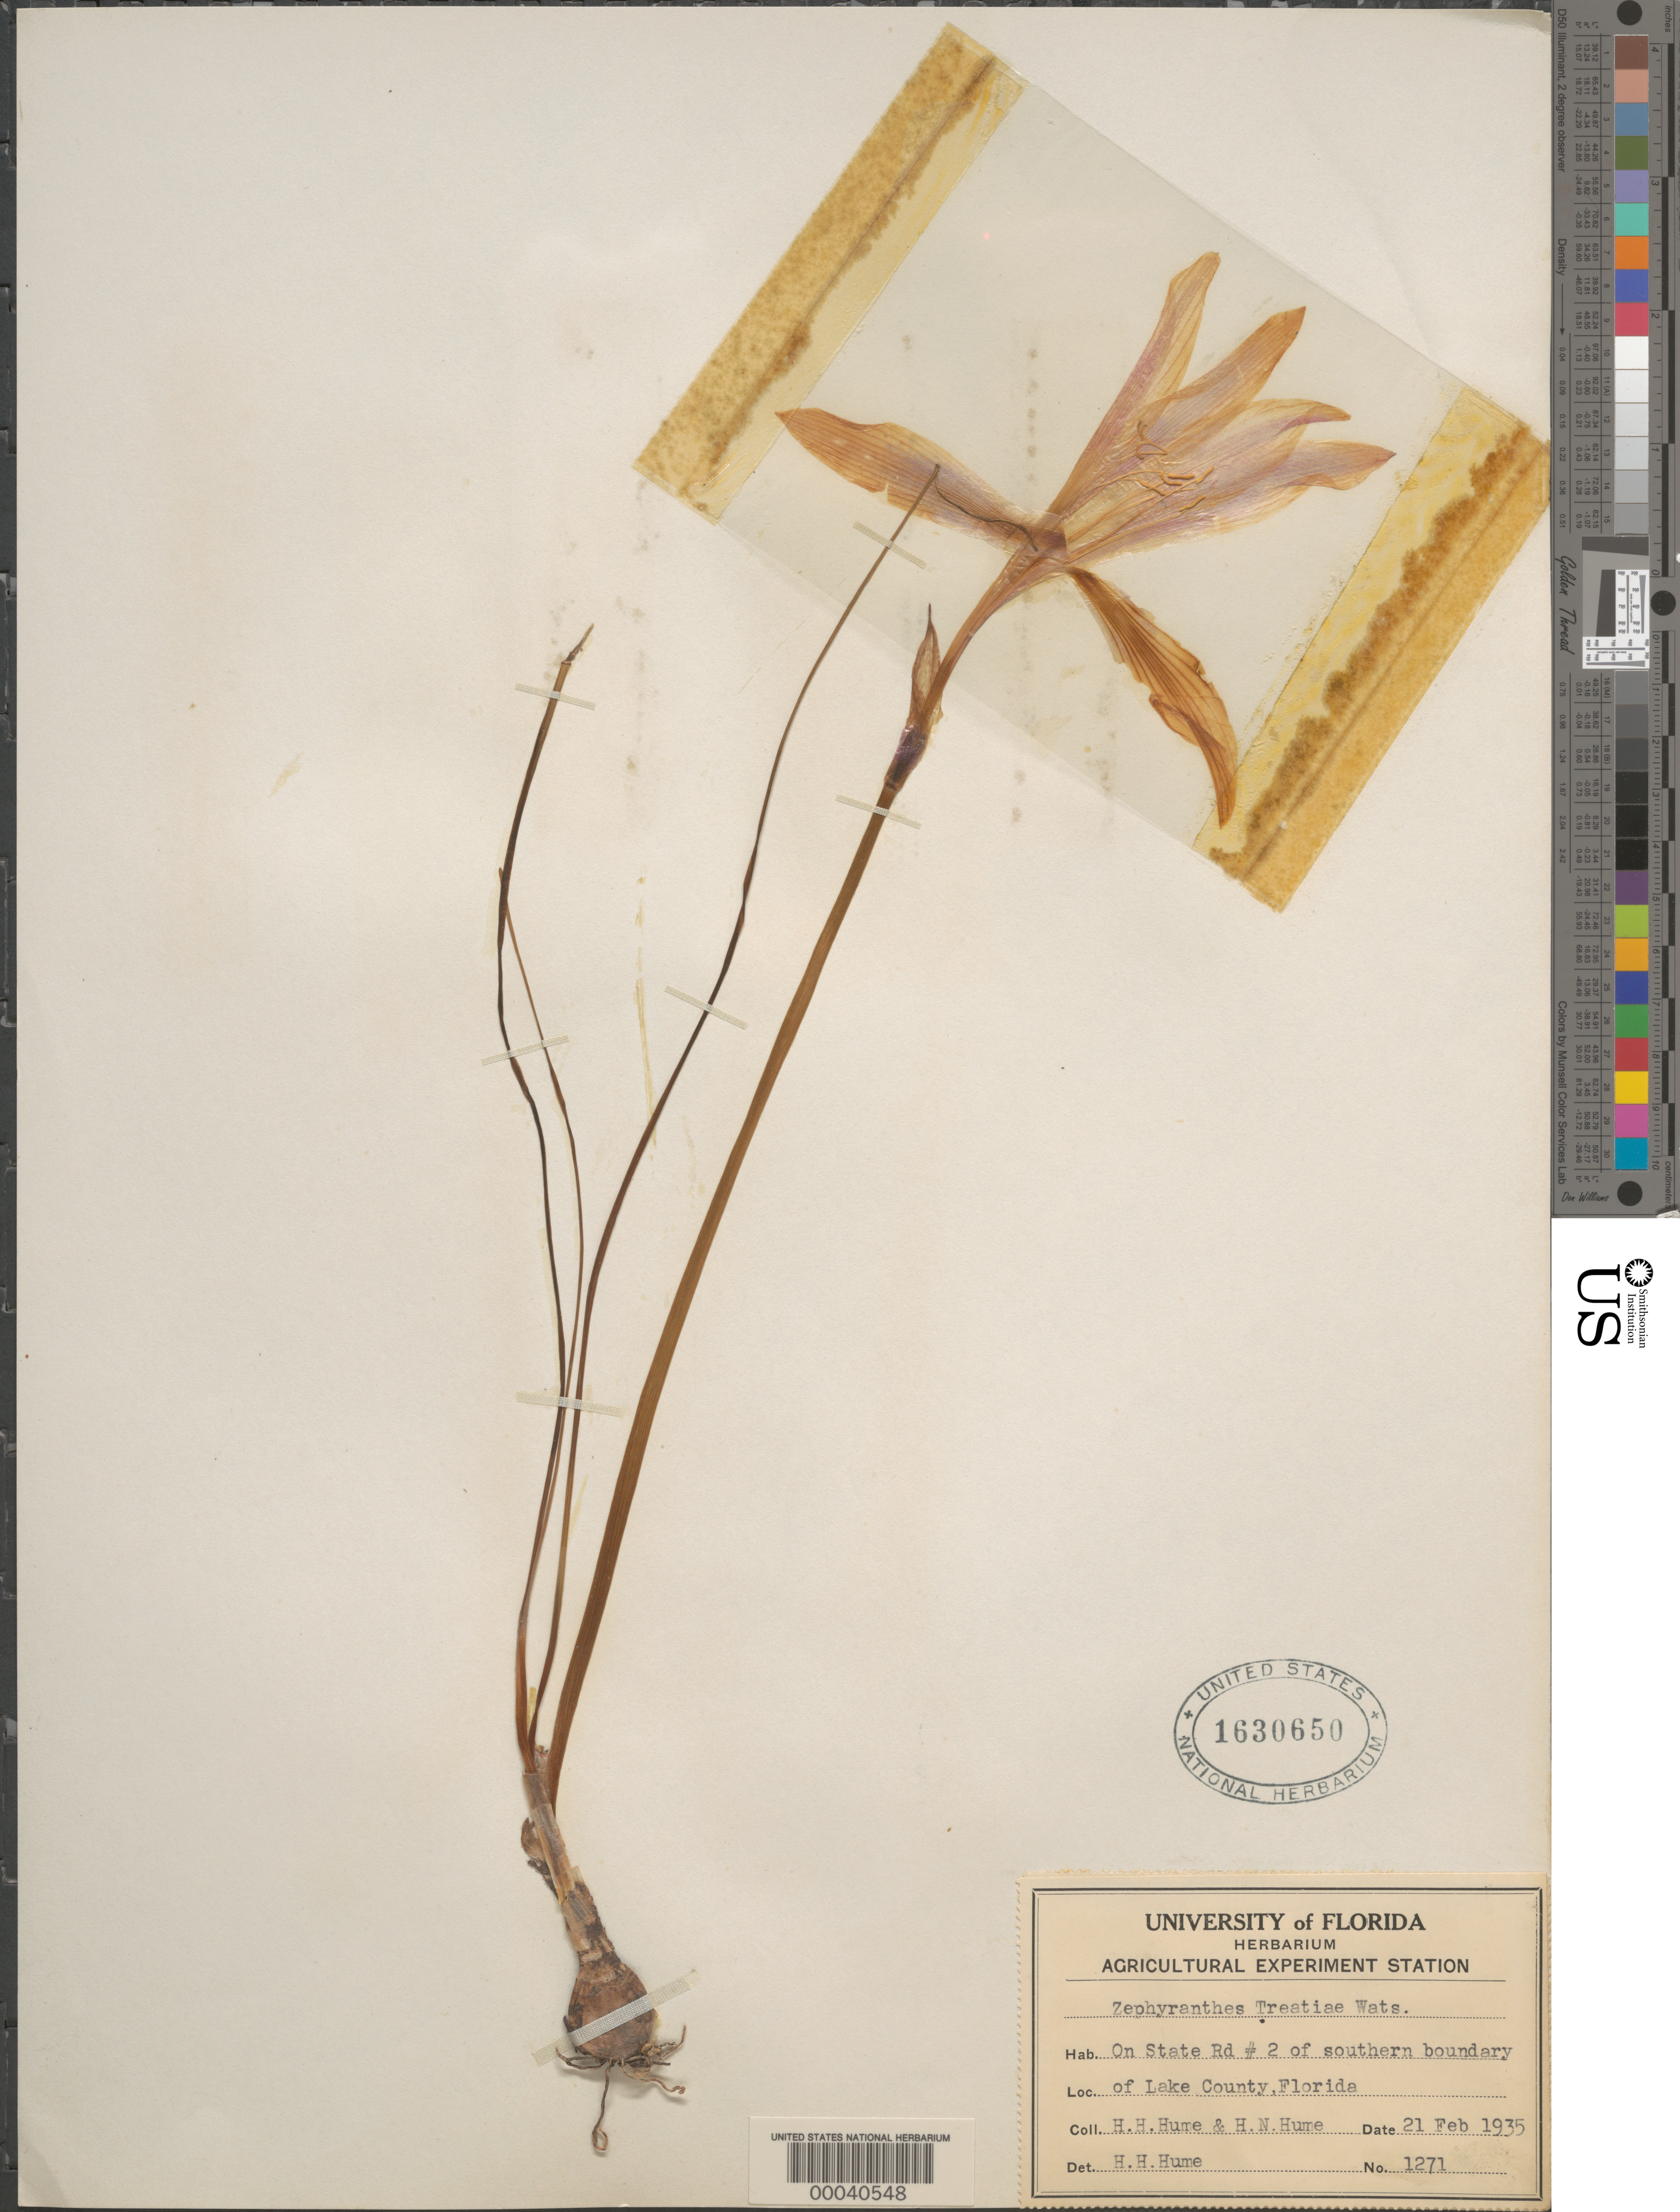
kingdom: Plantae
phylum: Tracheophyta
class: Liliopsida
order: Asparagales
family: Amaryllidaceae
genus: Zephyranthes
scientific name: Zephyranthes treatiae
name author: S. Watson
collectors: H. Hume & H. Hume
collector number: Univ Of Fl Herb 1271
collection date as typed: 21 Feb 1935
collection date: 1935-02-21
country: United States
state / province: Florida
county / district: Lake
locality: On state rd. 2 on s boundary of lake county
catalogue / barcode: US 1630650